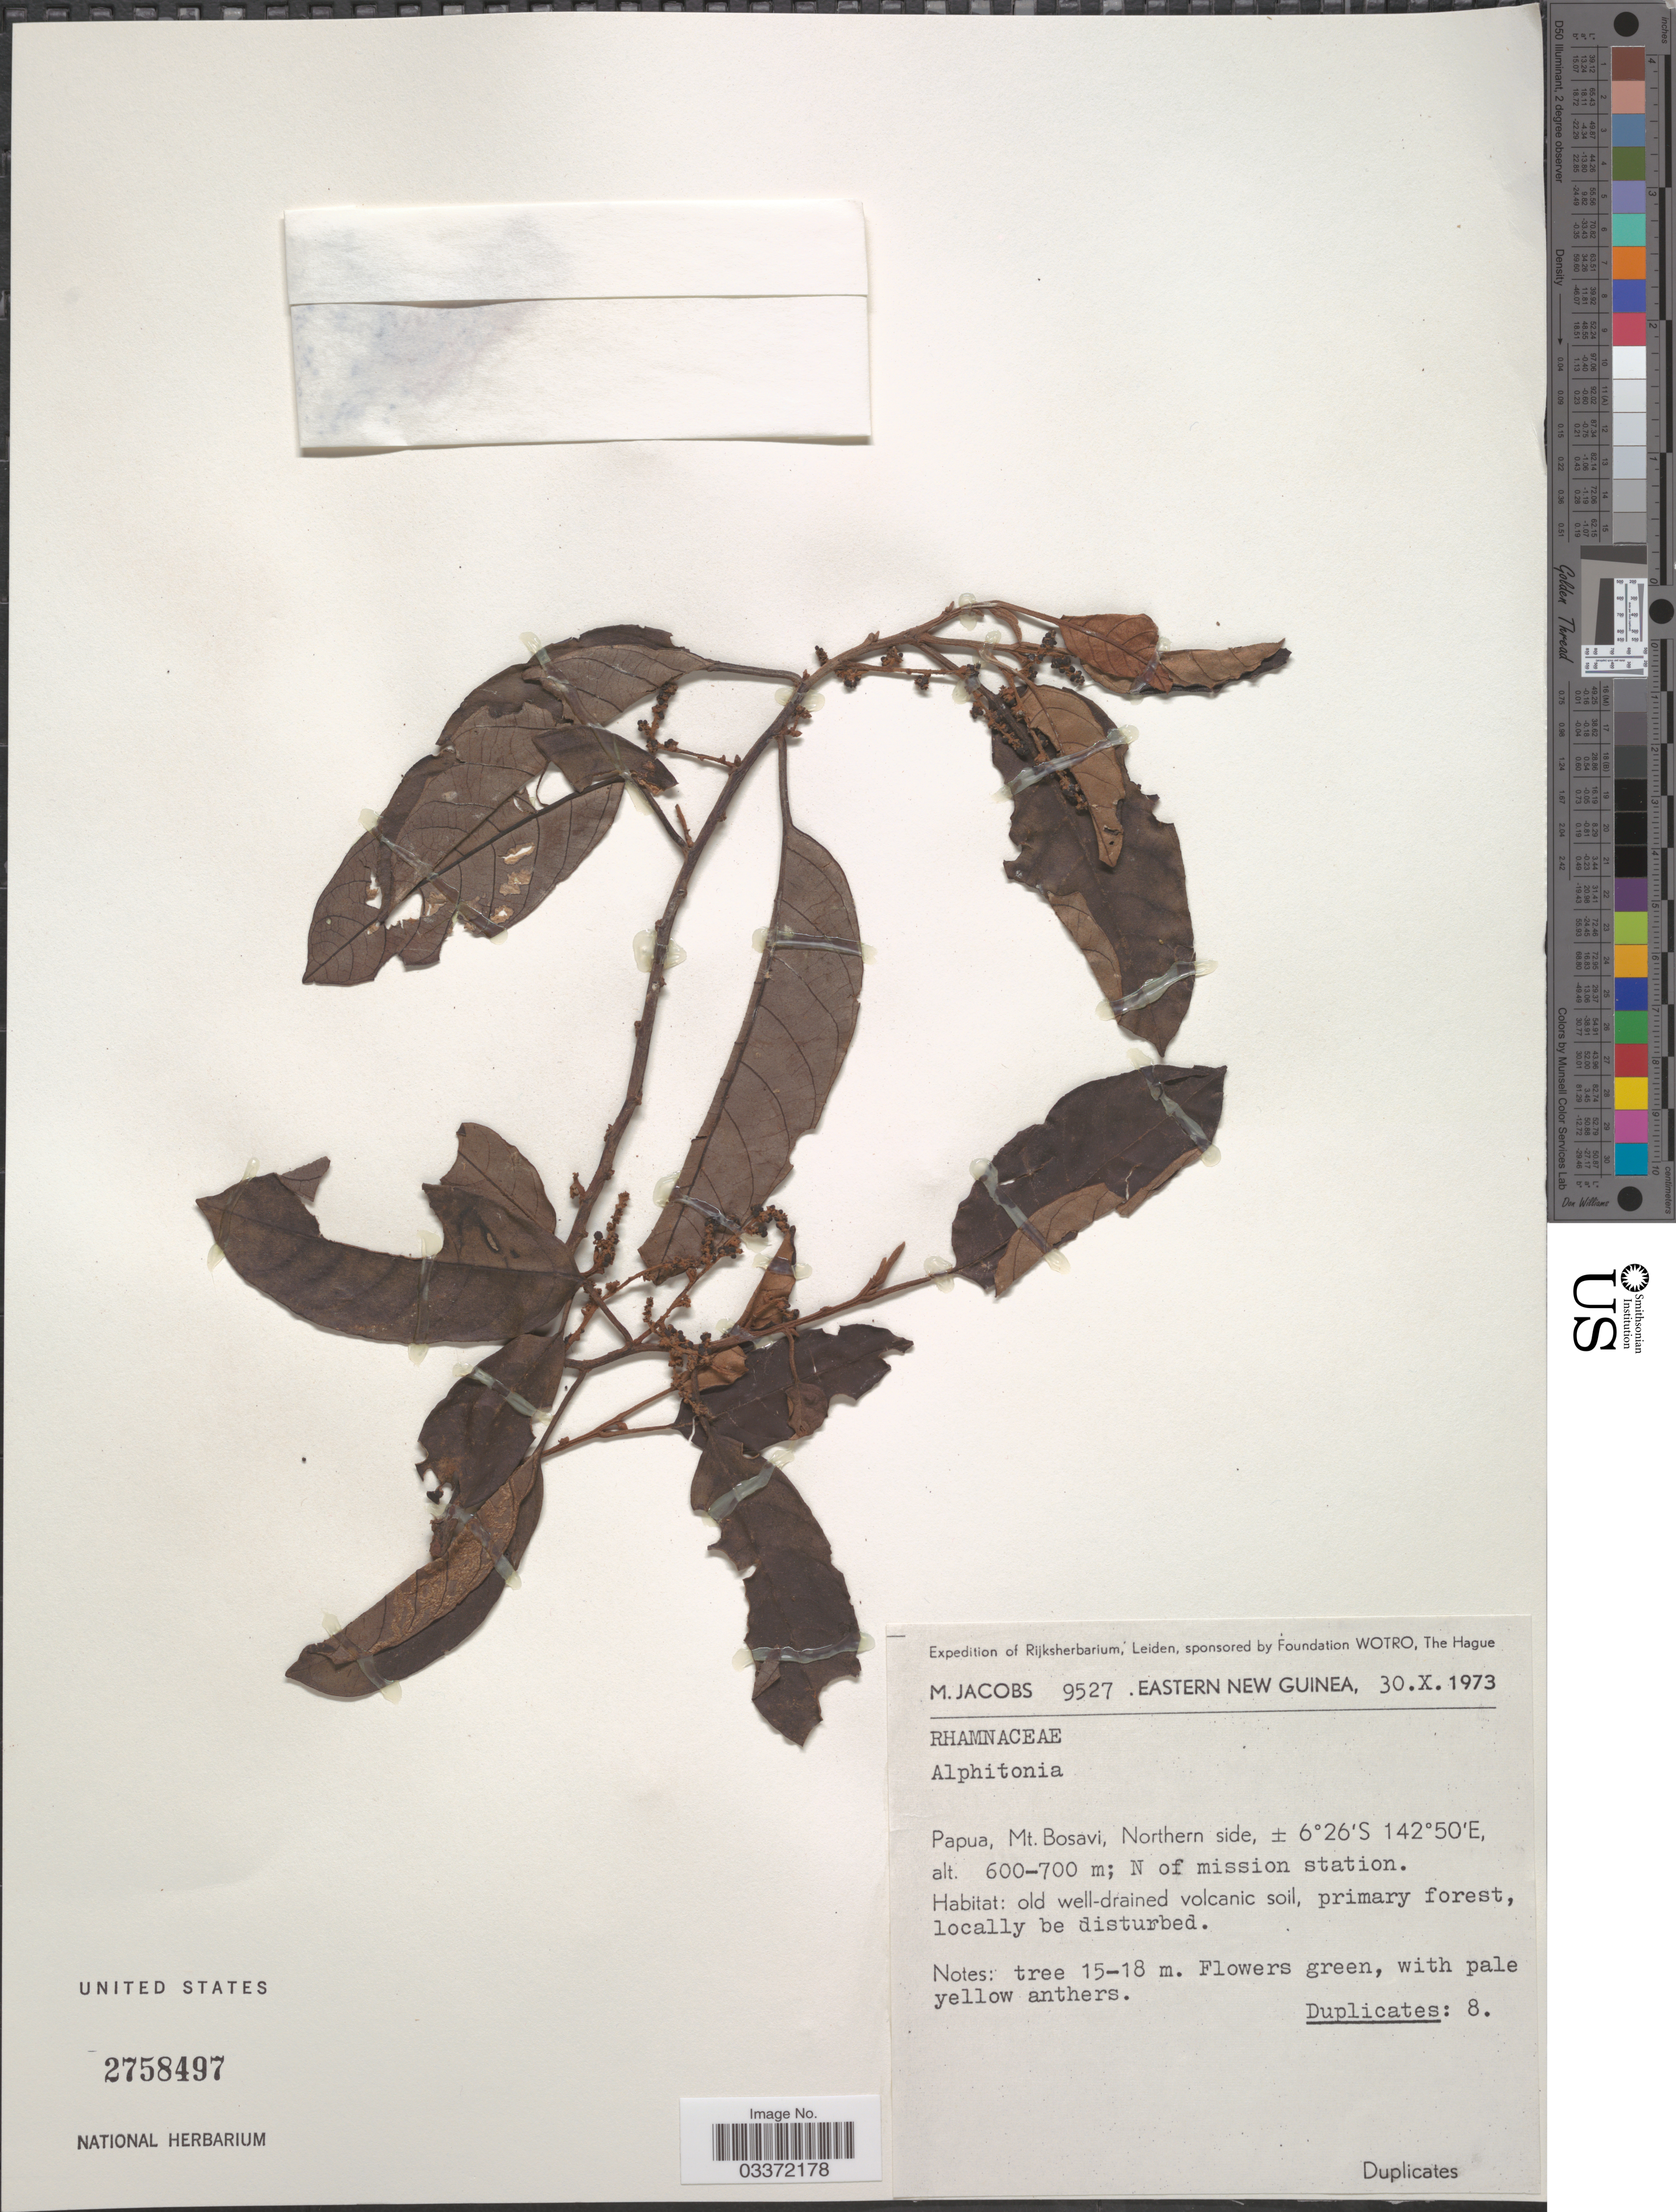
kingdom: Plantae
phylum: Tracheophyta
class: Magnoliopsida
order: Rosales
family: Rhamnaceae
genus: Alphitonia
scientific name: Alphitonia sp.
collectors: M. Jacobs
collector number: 9527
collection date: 1973-10-30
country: Papua New Guinea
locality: Eastern New Guinea, Papua, Mt. Bosavi, Northern side, N of mission station.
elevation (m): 600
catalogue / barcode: US 2758497